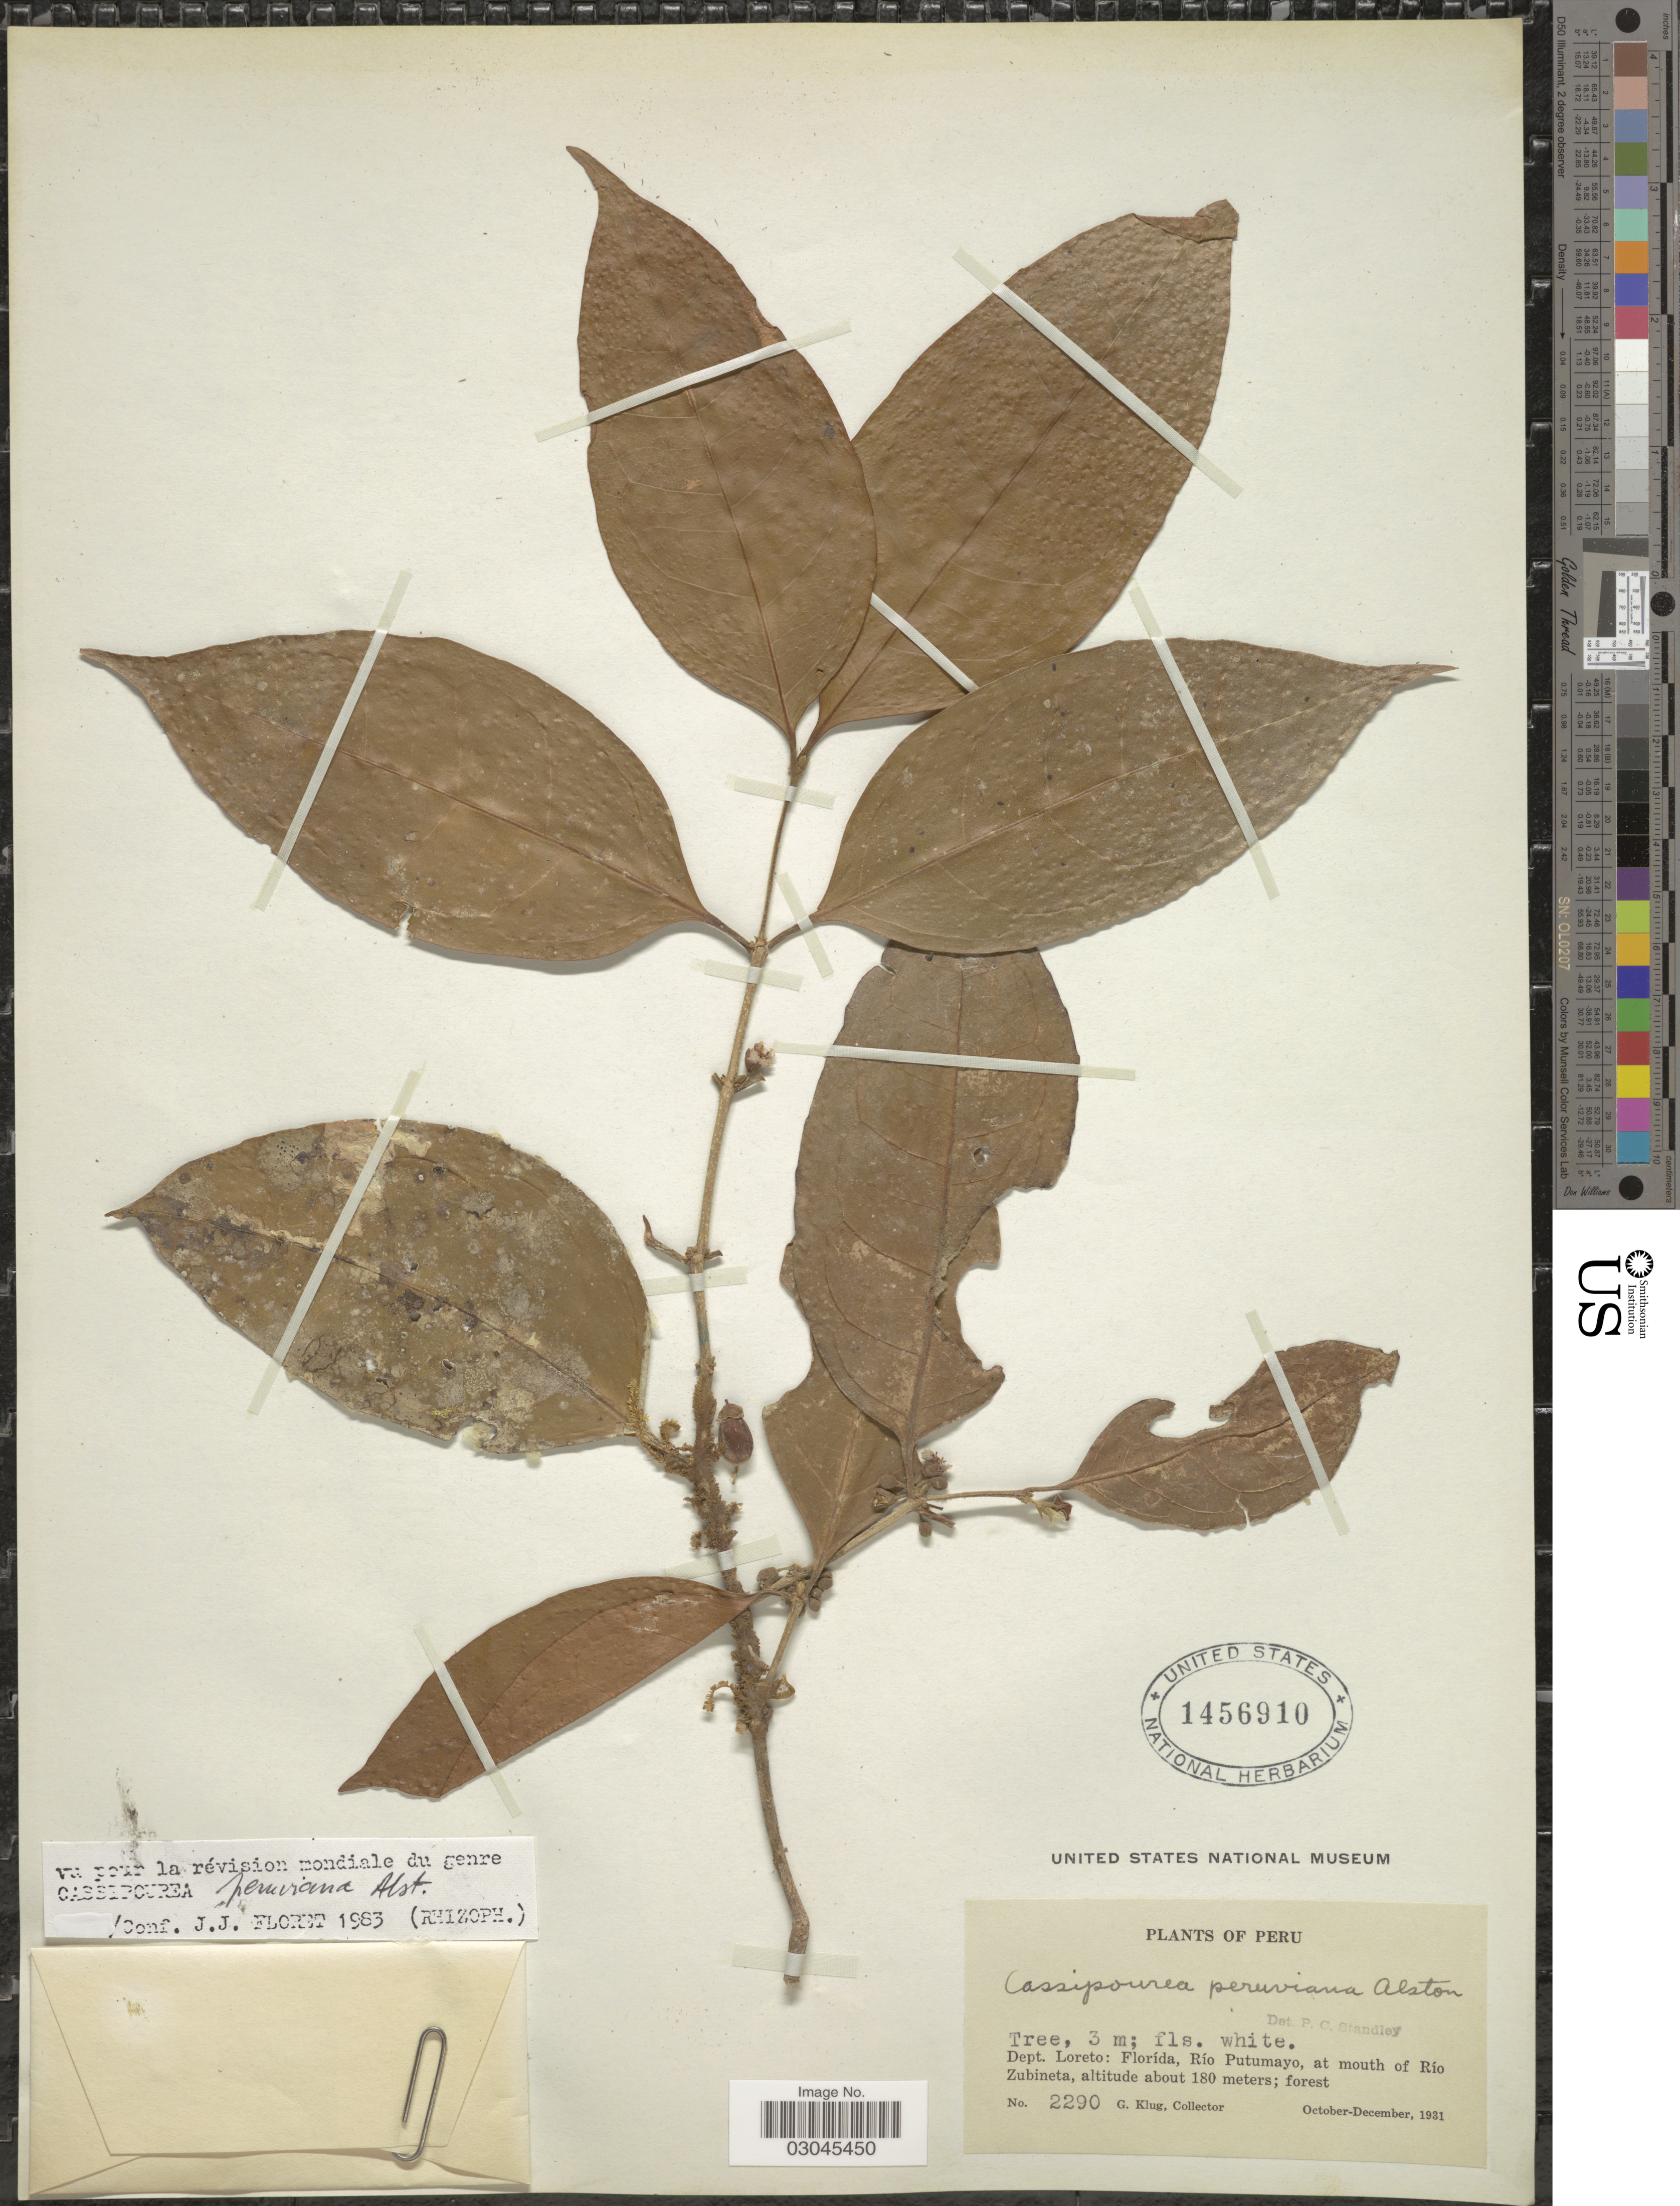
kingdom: Plantae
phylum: Tracheophyta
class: Magnoliopsida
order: Malpighiales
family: Rhizophoraceae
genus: Cassipourea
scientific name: Cassipourea peruviana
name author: Alston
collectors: G. Klug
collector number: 2290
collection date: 1931-10/1931-12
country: Peru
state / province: Loreto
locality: Dept. Loreto: Florída, Río Putumayo, at mouth of Río Zubineta.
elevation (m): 180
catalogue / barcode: US 1456910